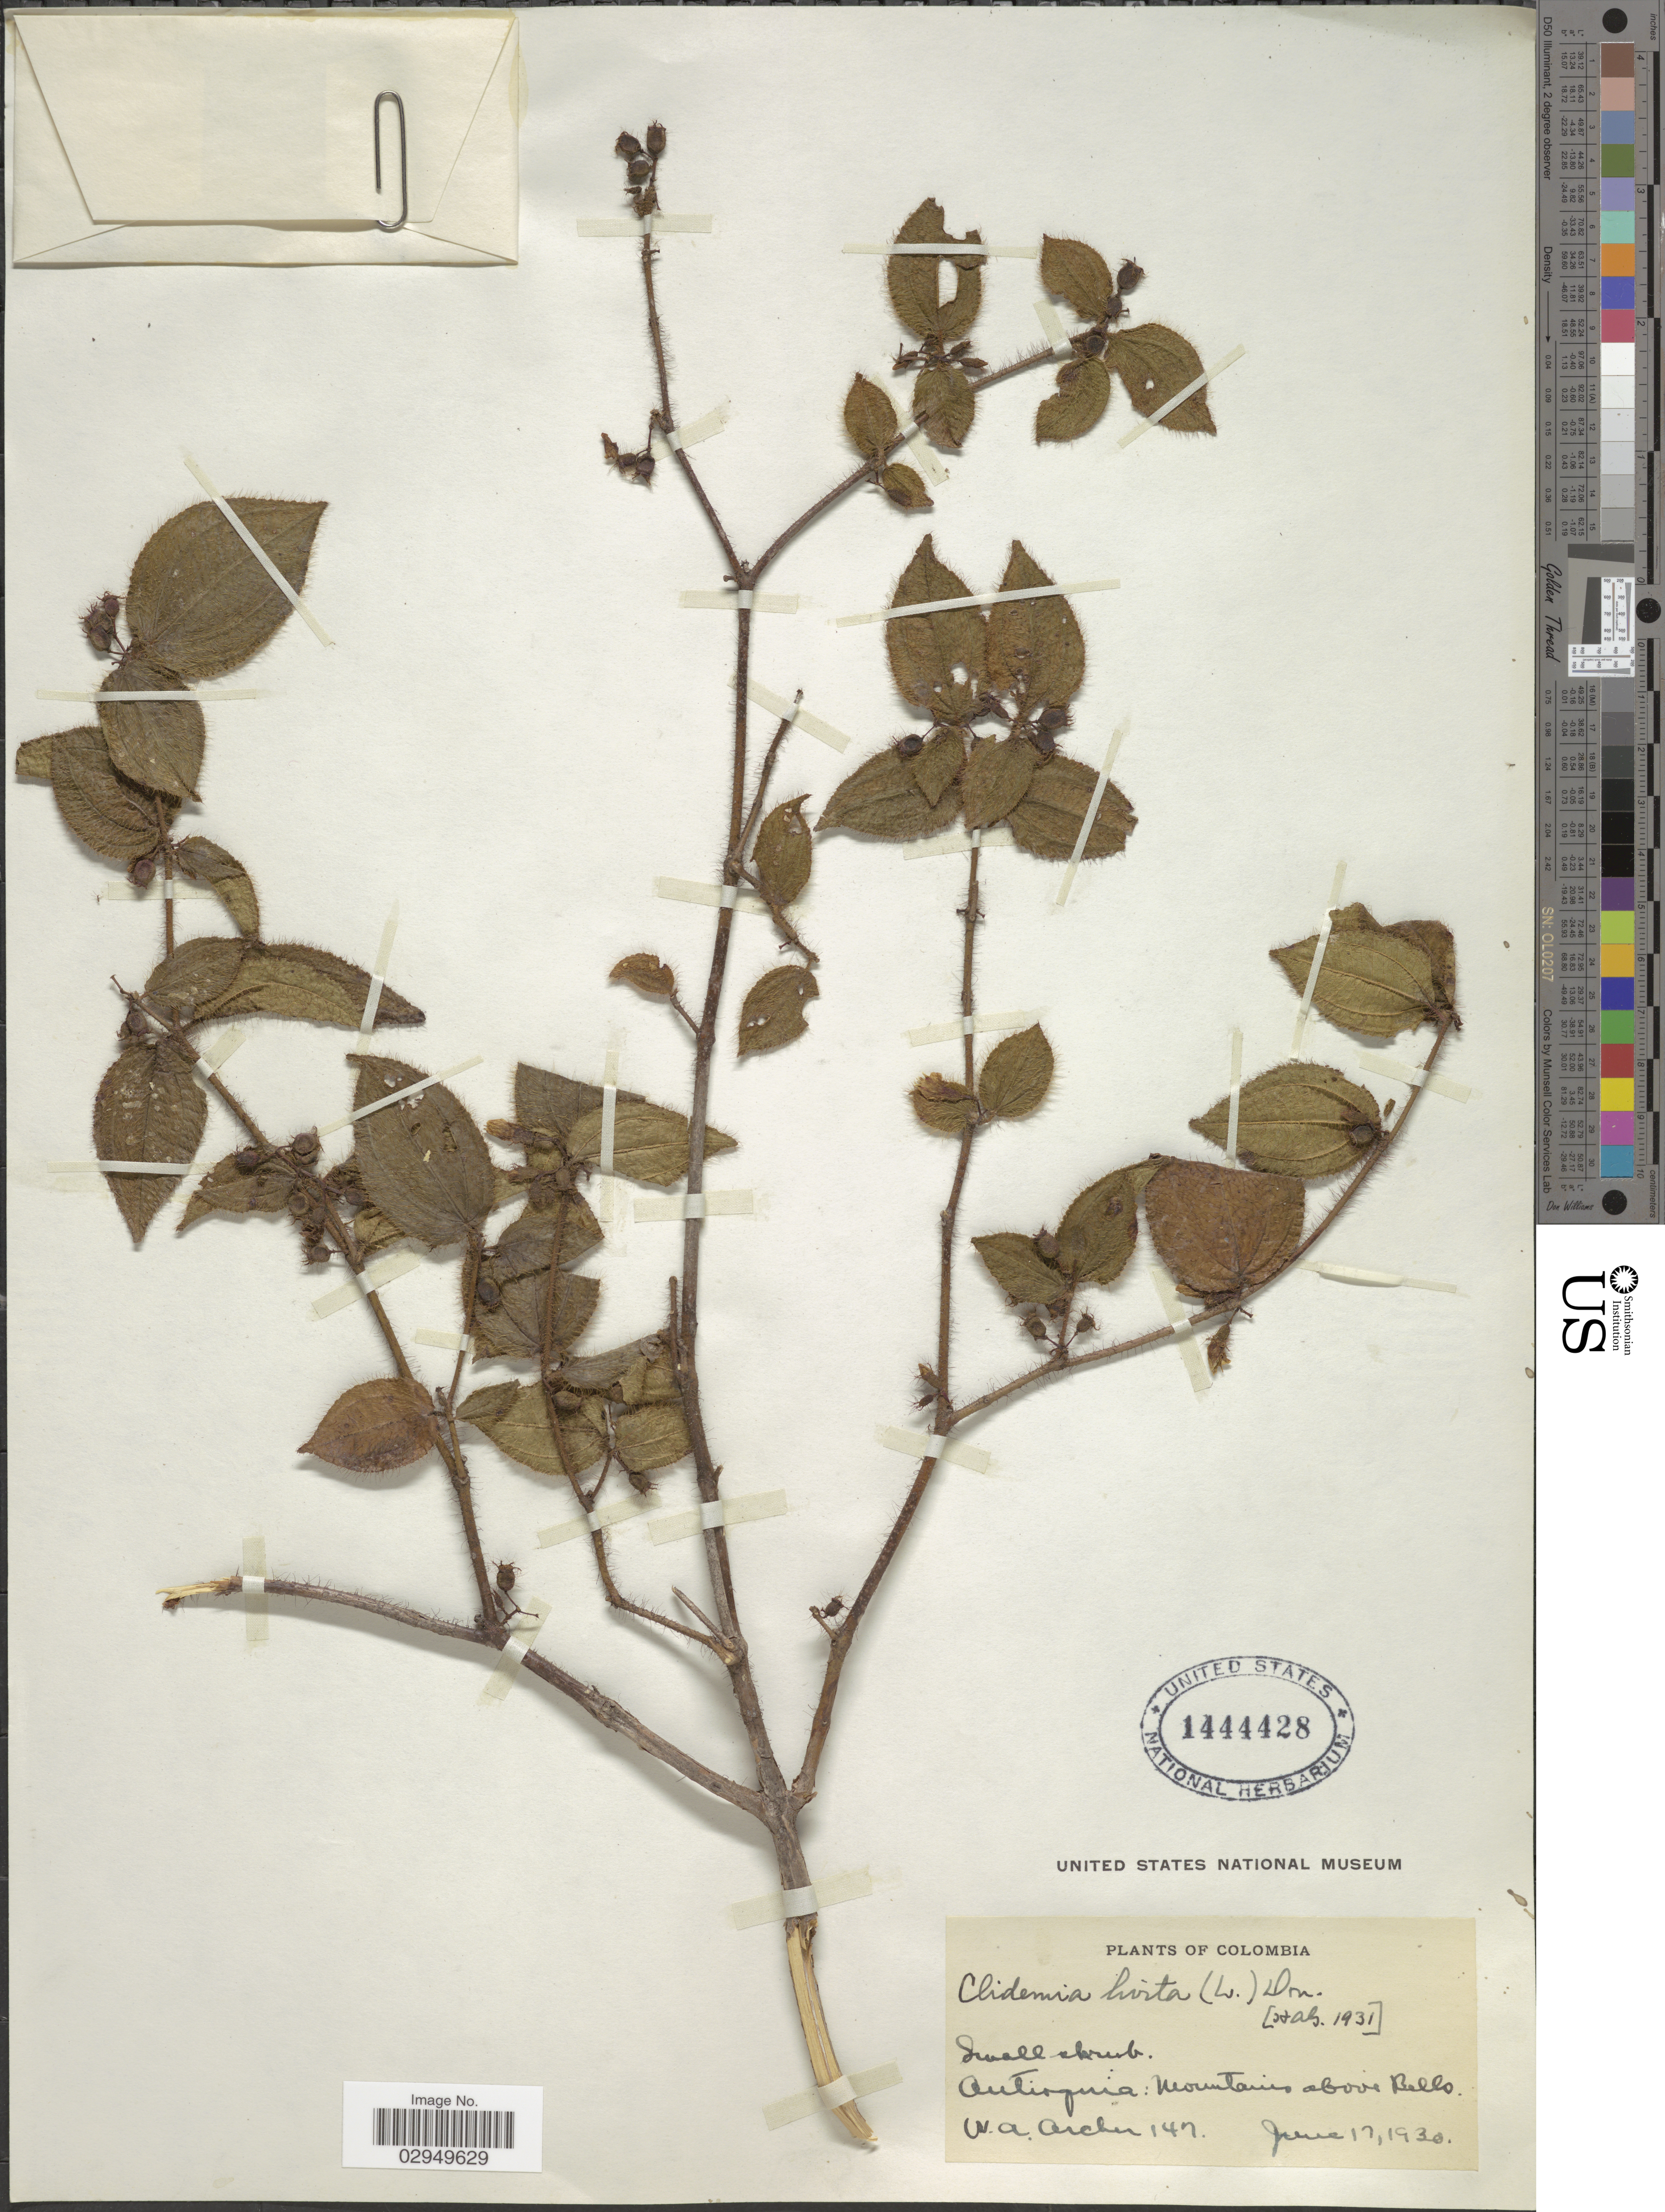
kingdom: Plantae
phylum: Tracheophyta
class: Magnoliopsida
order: Myrtales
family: Melastomataceae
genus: Clidemia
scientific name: Clidemia hirta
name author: (L.) D. Don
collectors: W. Archer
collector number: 147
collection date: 1930-06-17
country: Colombia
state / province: Antioquia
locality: Mountains above Bello.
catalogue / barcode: US 1444428